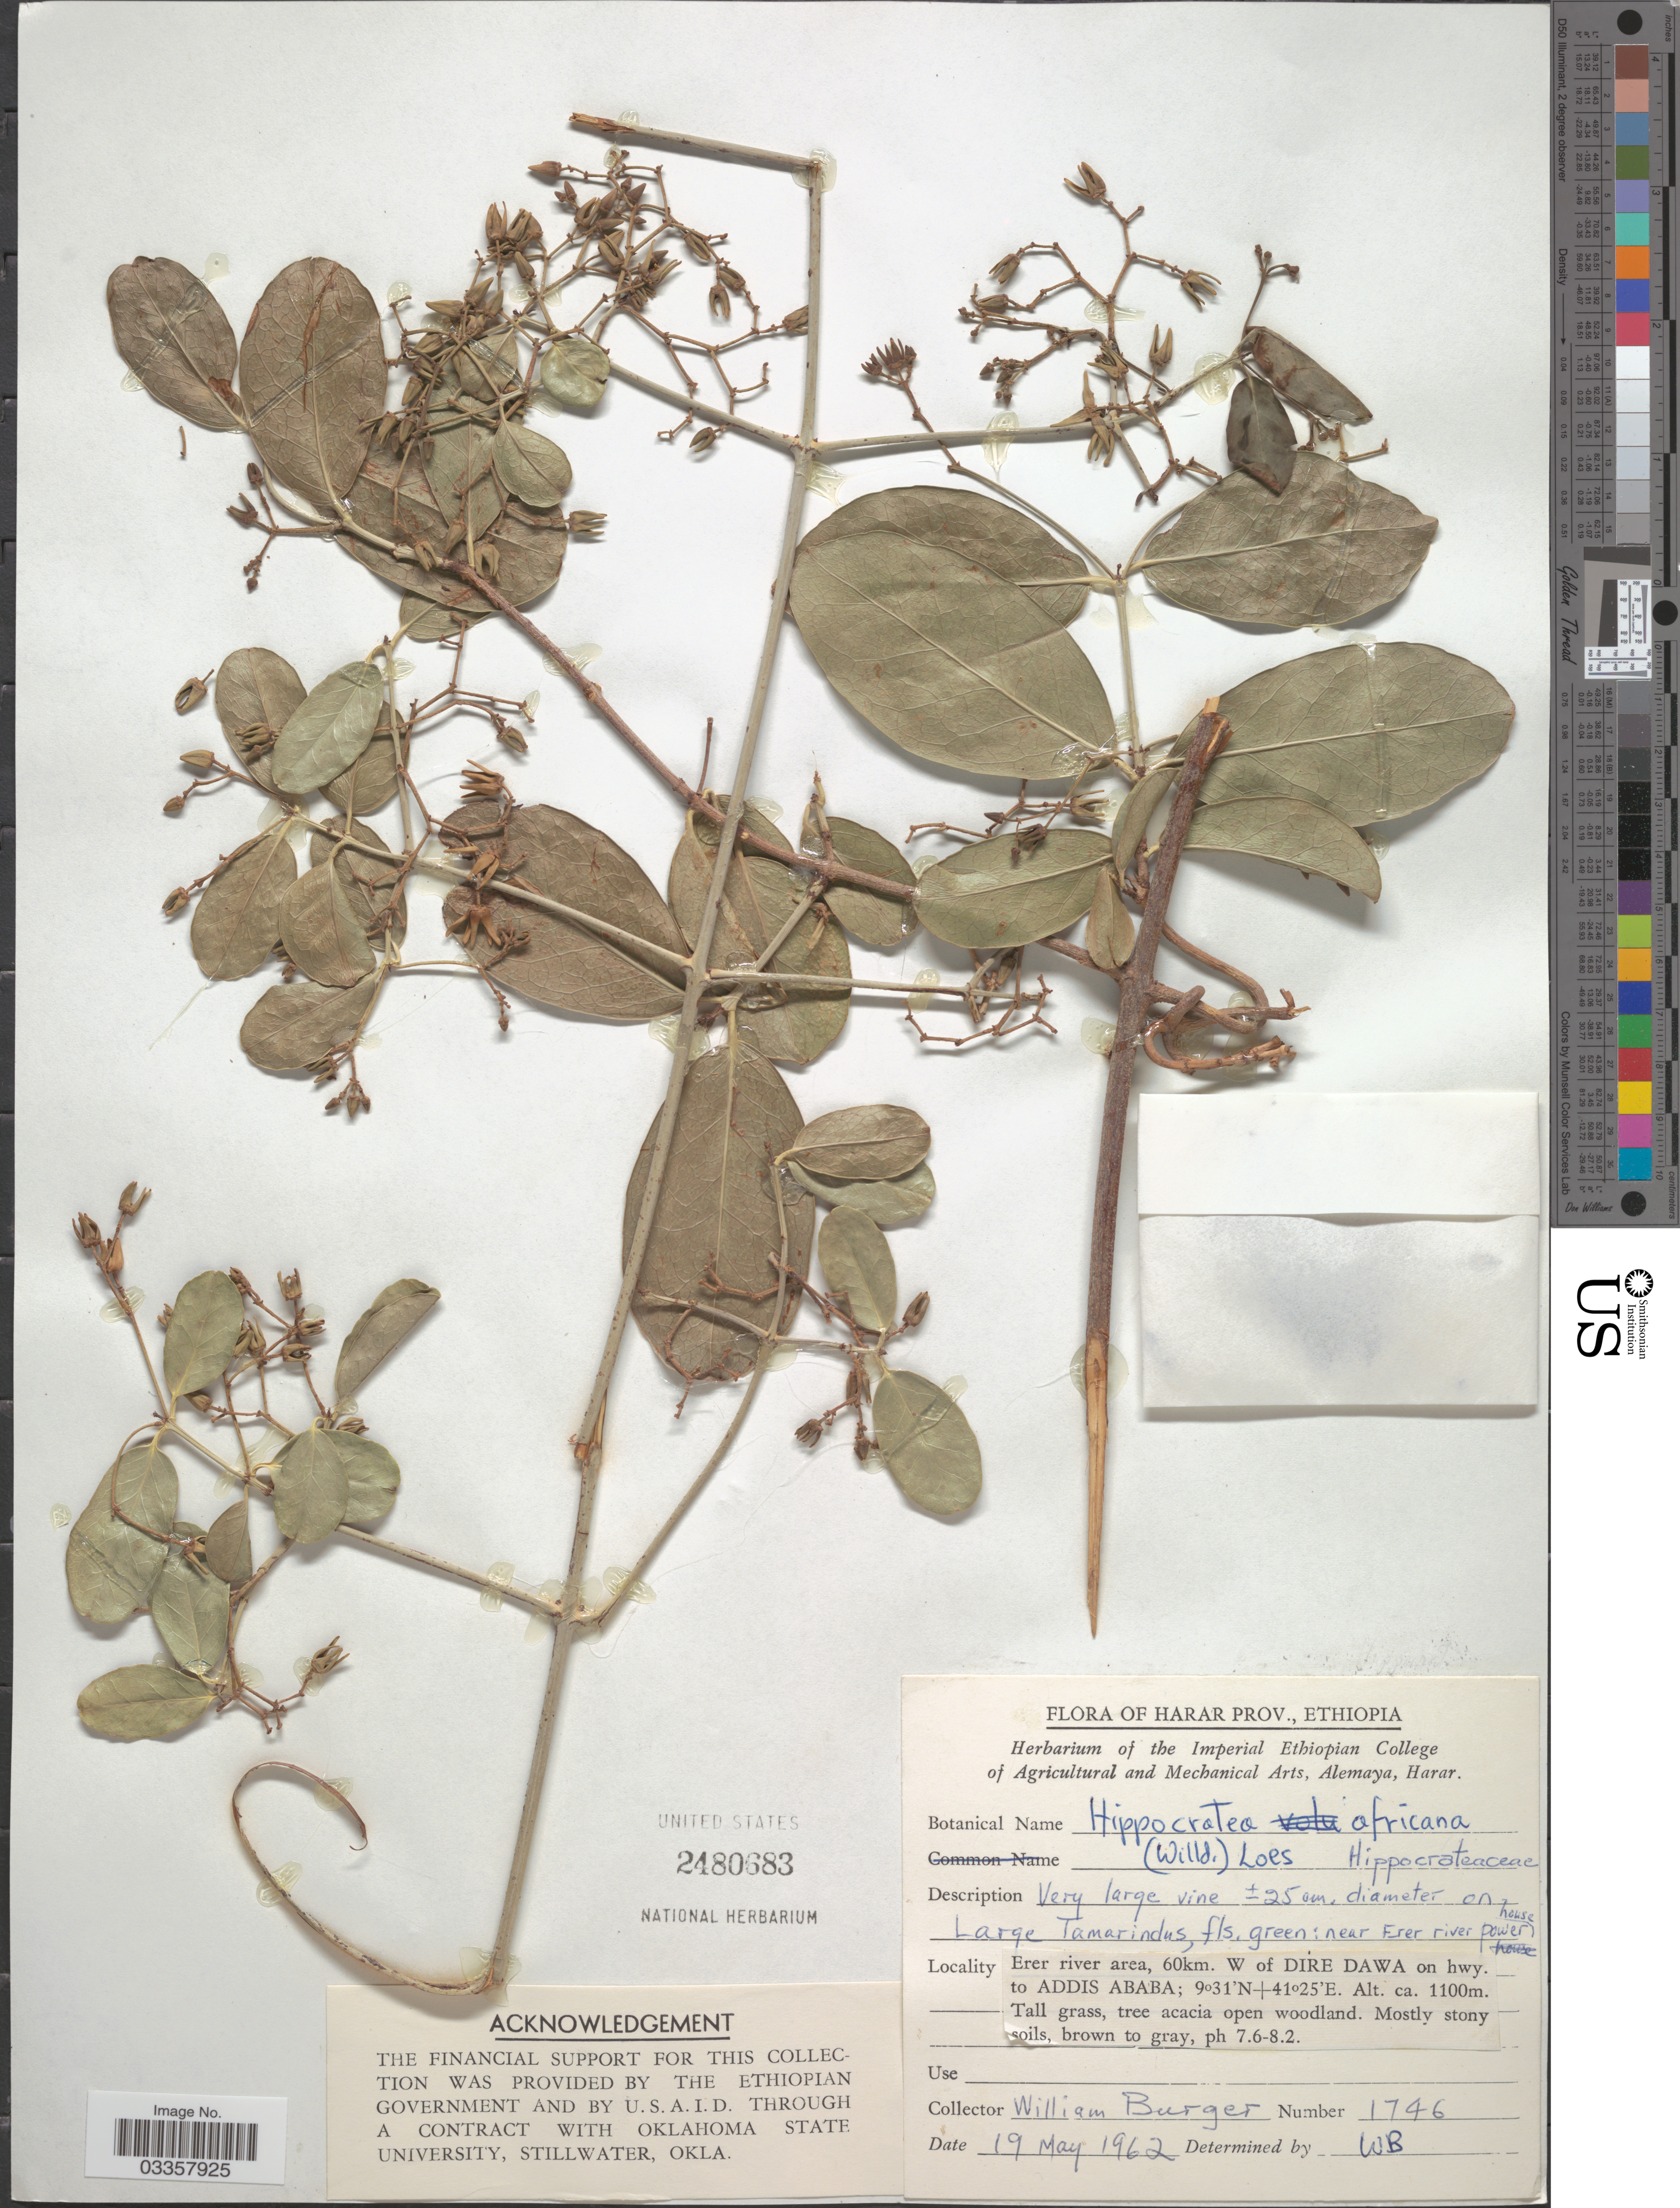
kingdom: Plantae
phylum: Tracheophyta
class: Magnoliopsida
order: Celastrales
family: Celastraceae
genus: Loeseneriella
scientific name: Loeseneriella africana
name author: (Willd.) R. Wilczek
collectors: W. Burger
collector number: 1746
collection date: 1962-05-19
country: Ethiopia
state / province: Dire Dawa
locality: Harar Prov. Erer river area, 60km. W of Dire Dawa on hwy. to Addis Ababa.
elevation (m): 1100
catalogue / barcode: US 2480683